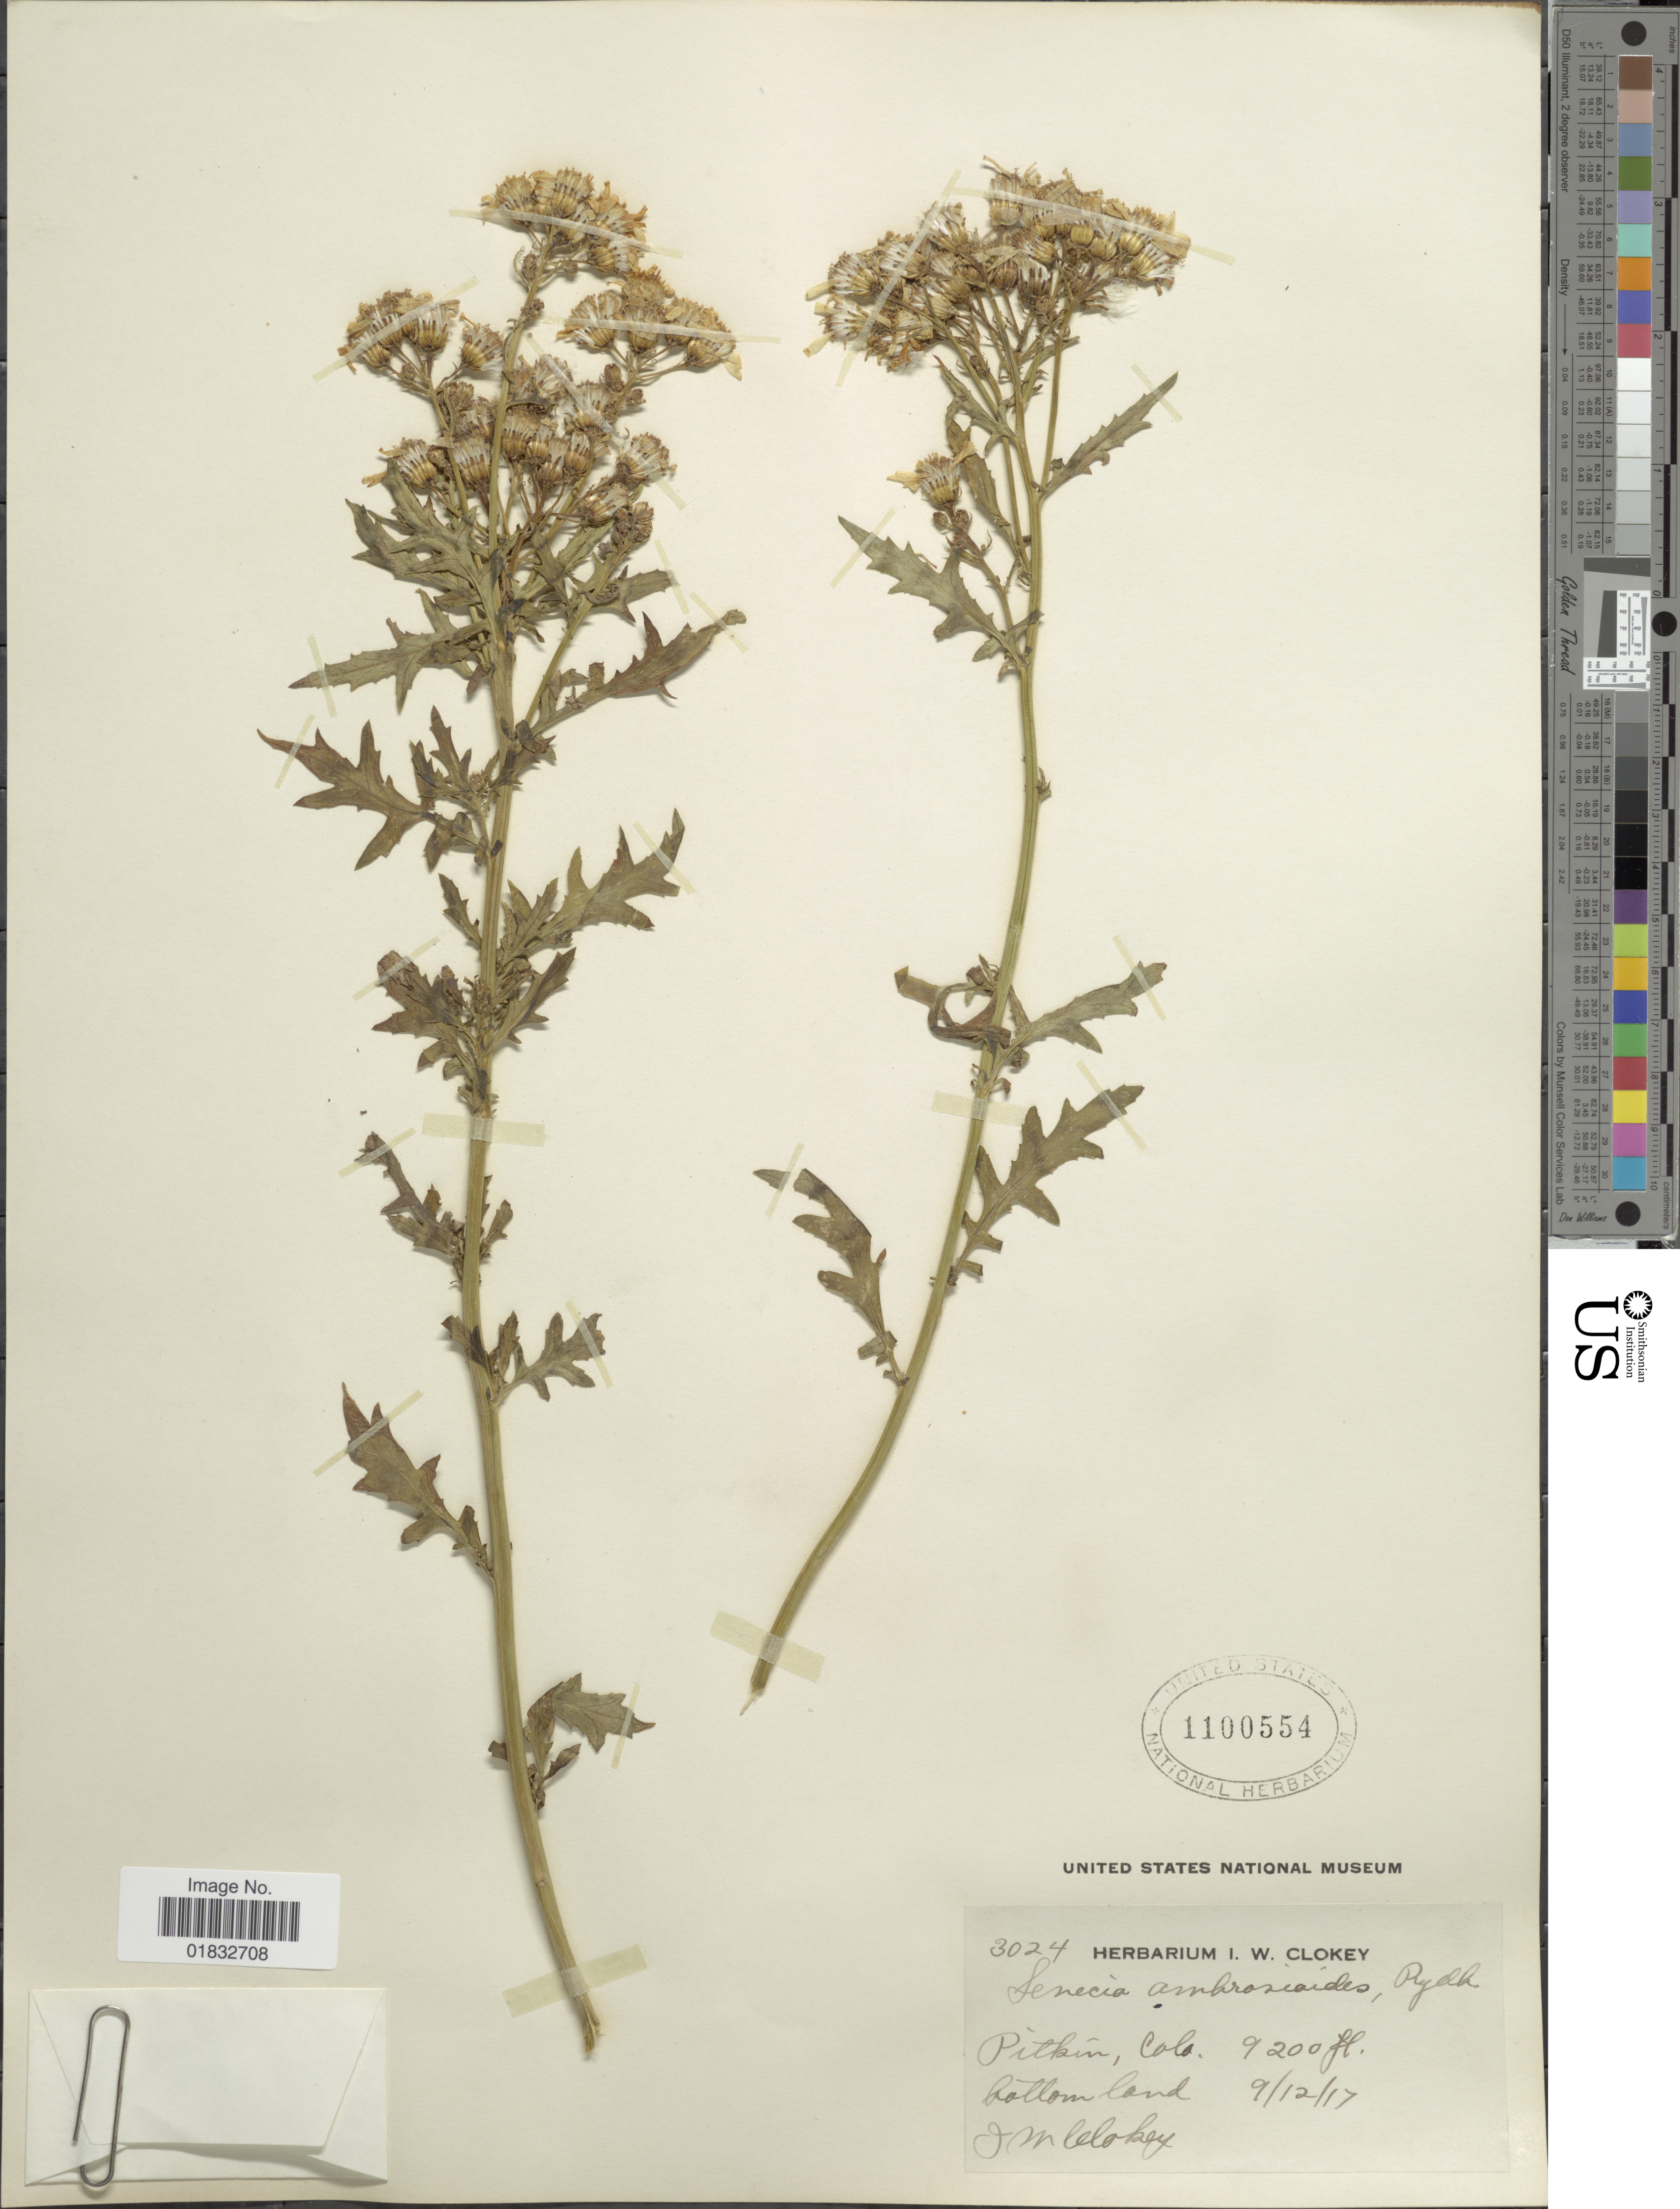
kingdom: Plantae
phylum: Tracheophyta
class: Magnoliopsida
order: Asterales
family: Asteraceae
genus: Senecio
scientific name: Senecio eremophilus var. kingii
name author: (Rydb.) Greenm.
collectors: I. W. Clokey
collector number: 3024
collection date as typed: Transcribed d/m/y: 12/9/17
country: United States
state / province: Colorado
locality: Pitkin, bottom land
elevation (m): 2804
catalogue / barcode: US 1100554